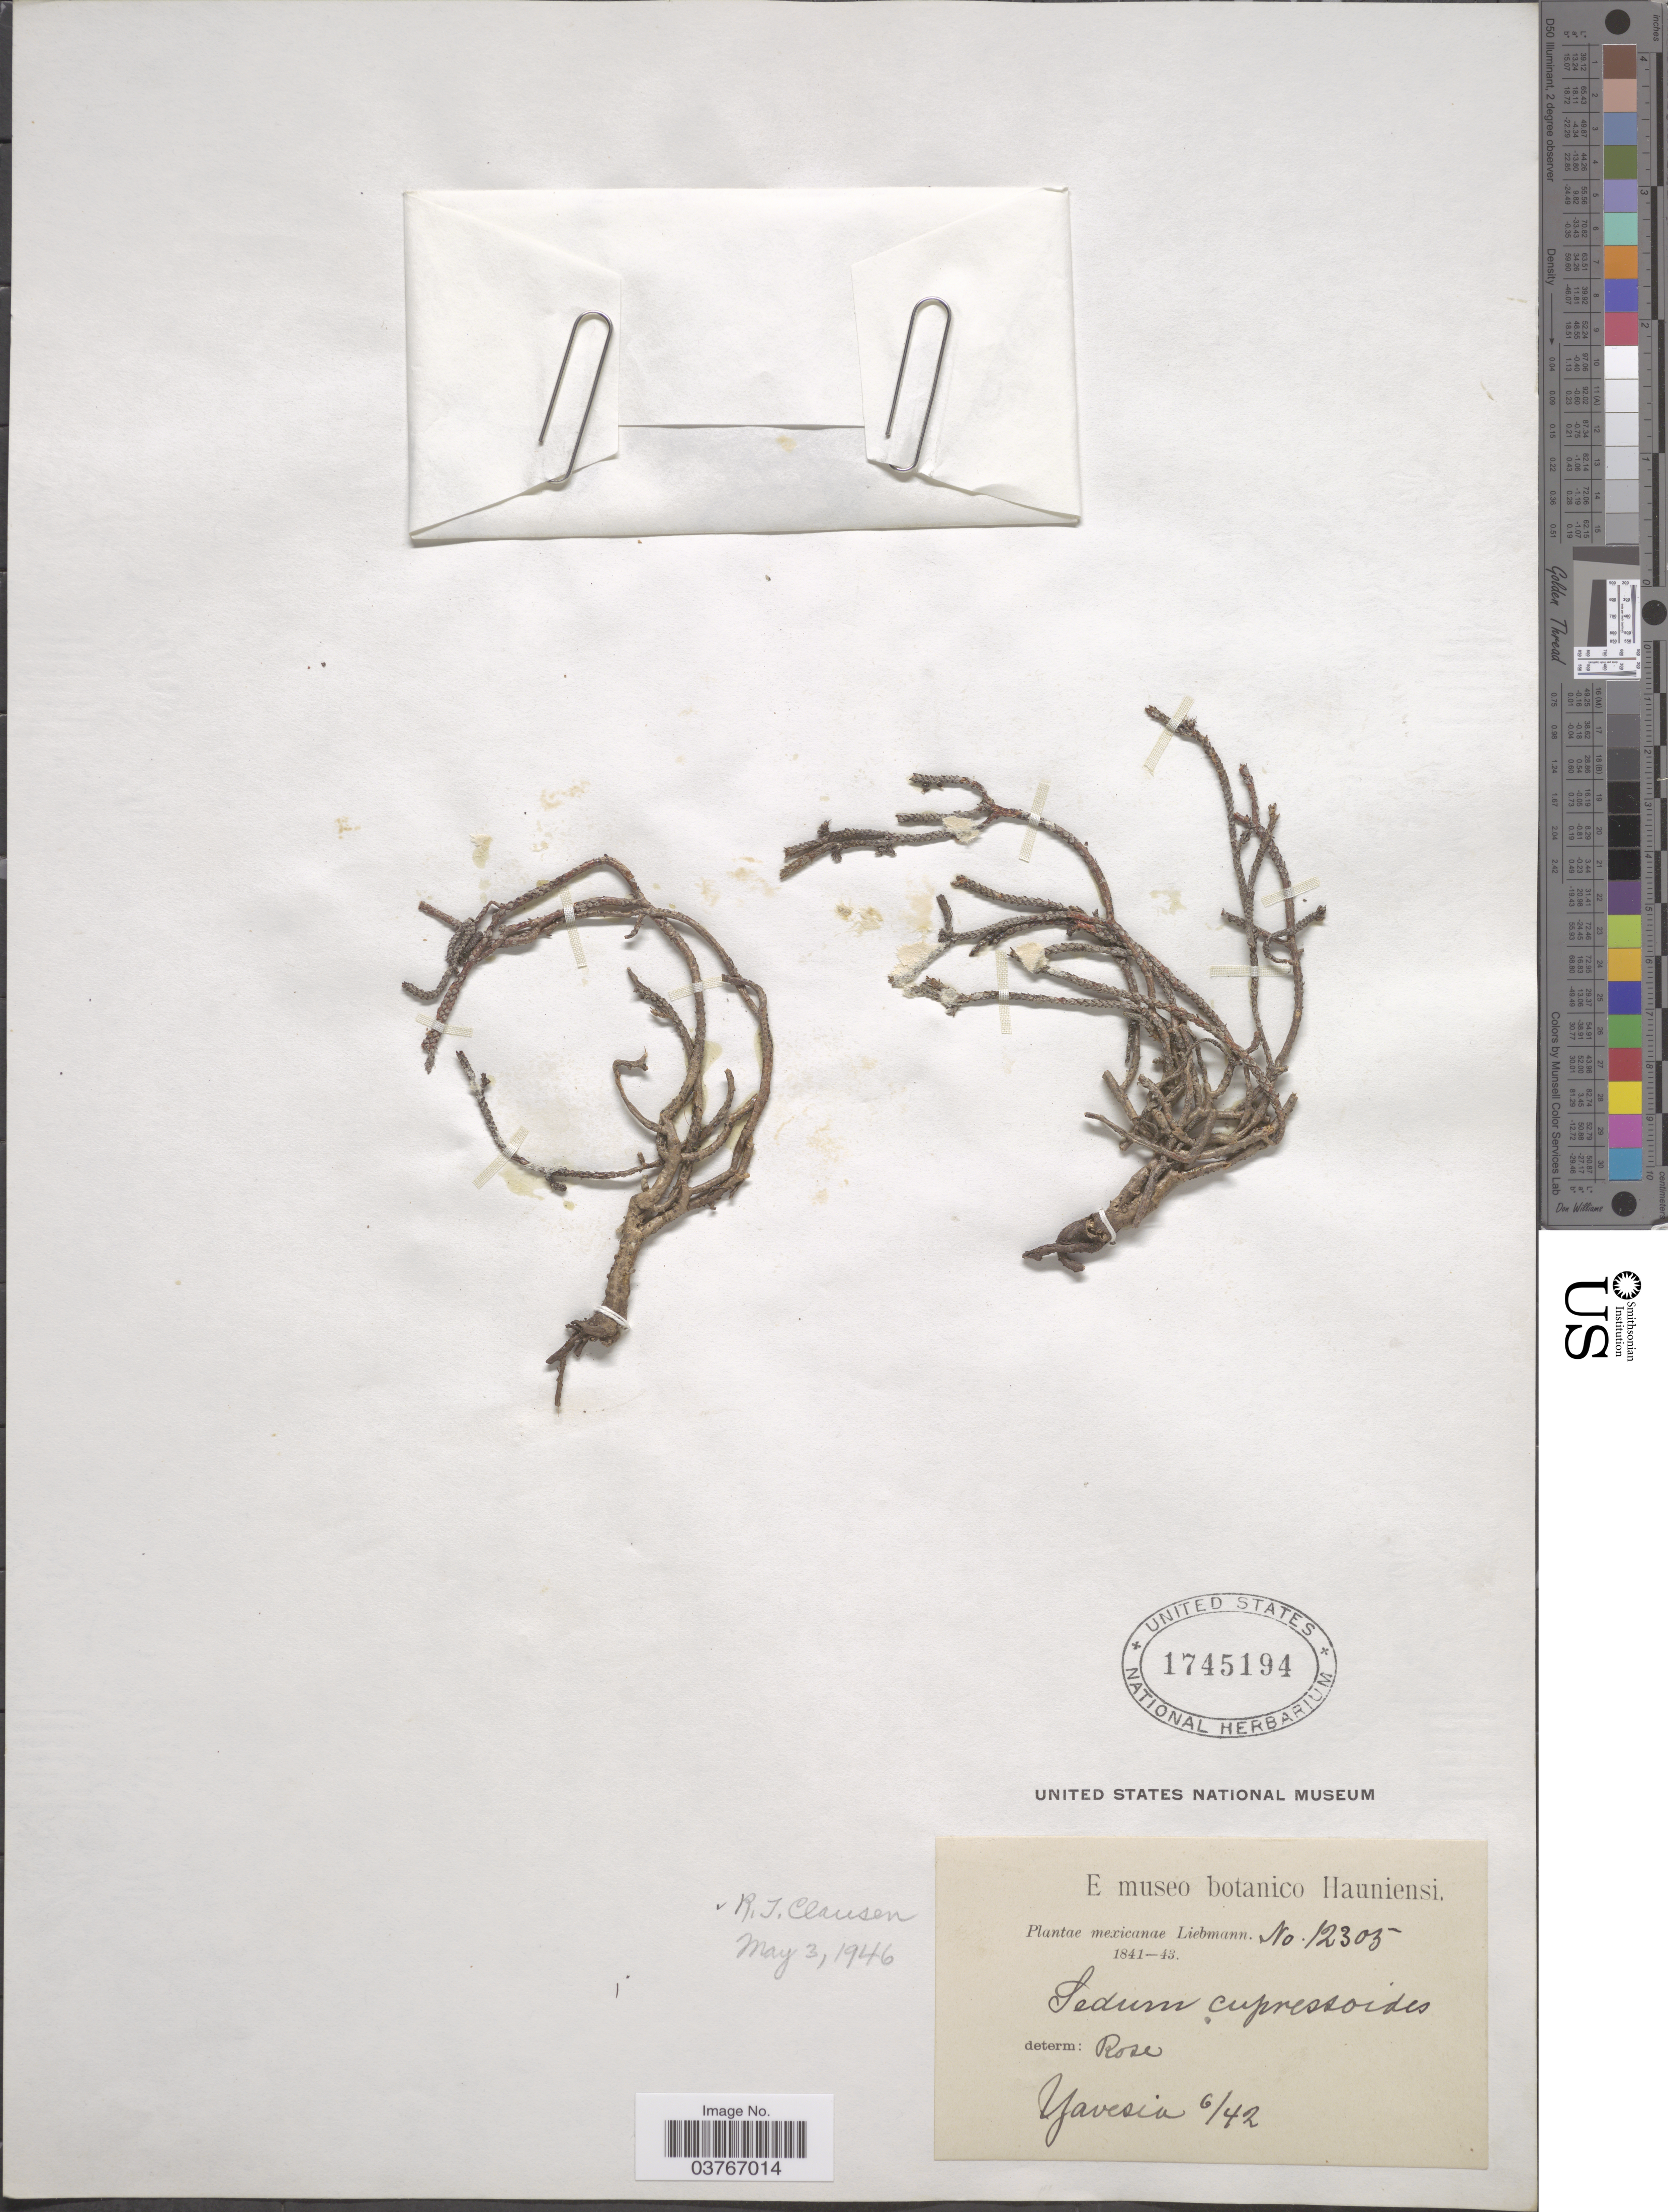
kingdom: Plantae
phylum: Tracheophyta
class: Magnoliopsida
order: Saxifragales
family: Crassulaceae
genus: Sedum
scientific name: Sedum cupressoides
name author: Hemsl.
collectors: Liebmann, --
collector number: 12305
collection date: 1842-06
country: Mexico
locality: Yavesia.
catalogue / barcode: US 1745194